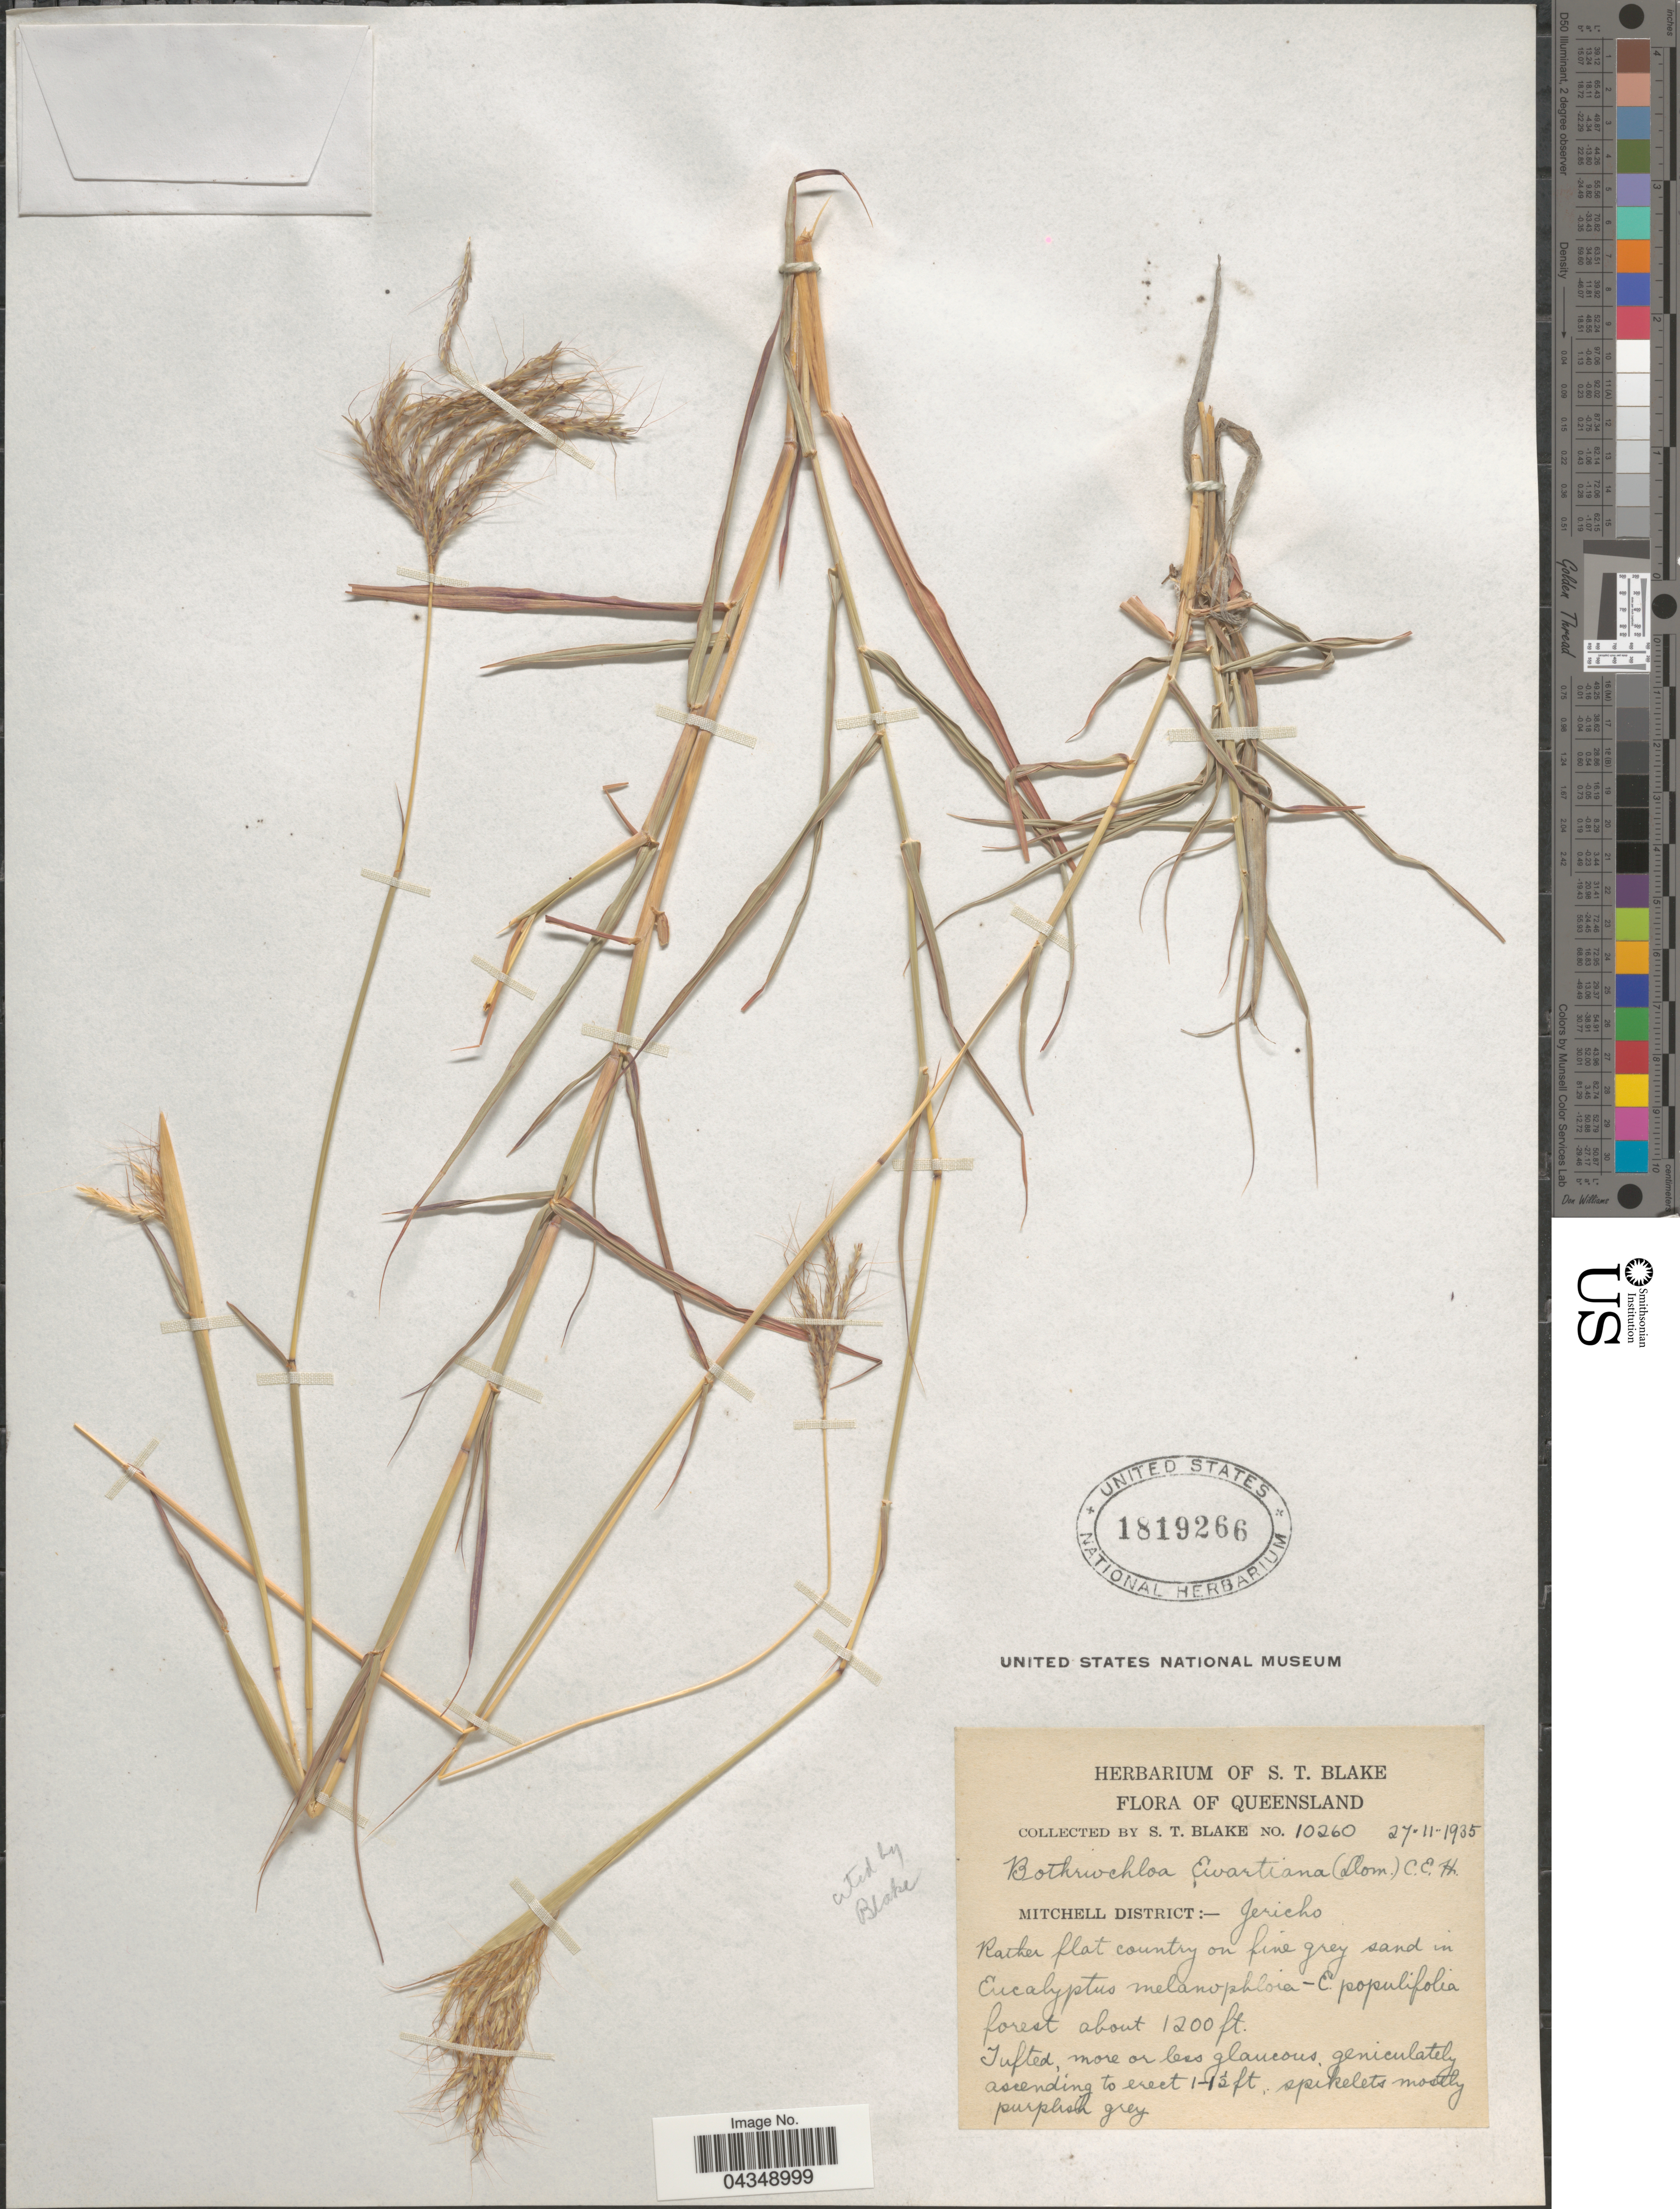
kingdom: Plantae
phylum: Tracheophyta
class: Liliopsida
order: Poales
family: Poaceae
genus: Bothriochloa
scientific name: Bothriochloa ewartiana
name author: (Domin) C. E. Hubb.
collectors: S. T. Blake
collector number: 10260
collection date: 1935-11-27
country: Australia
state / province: Queensland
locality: Mitchell District: Jericho.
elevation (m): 366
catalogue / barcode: US 1819266